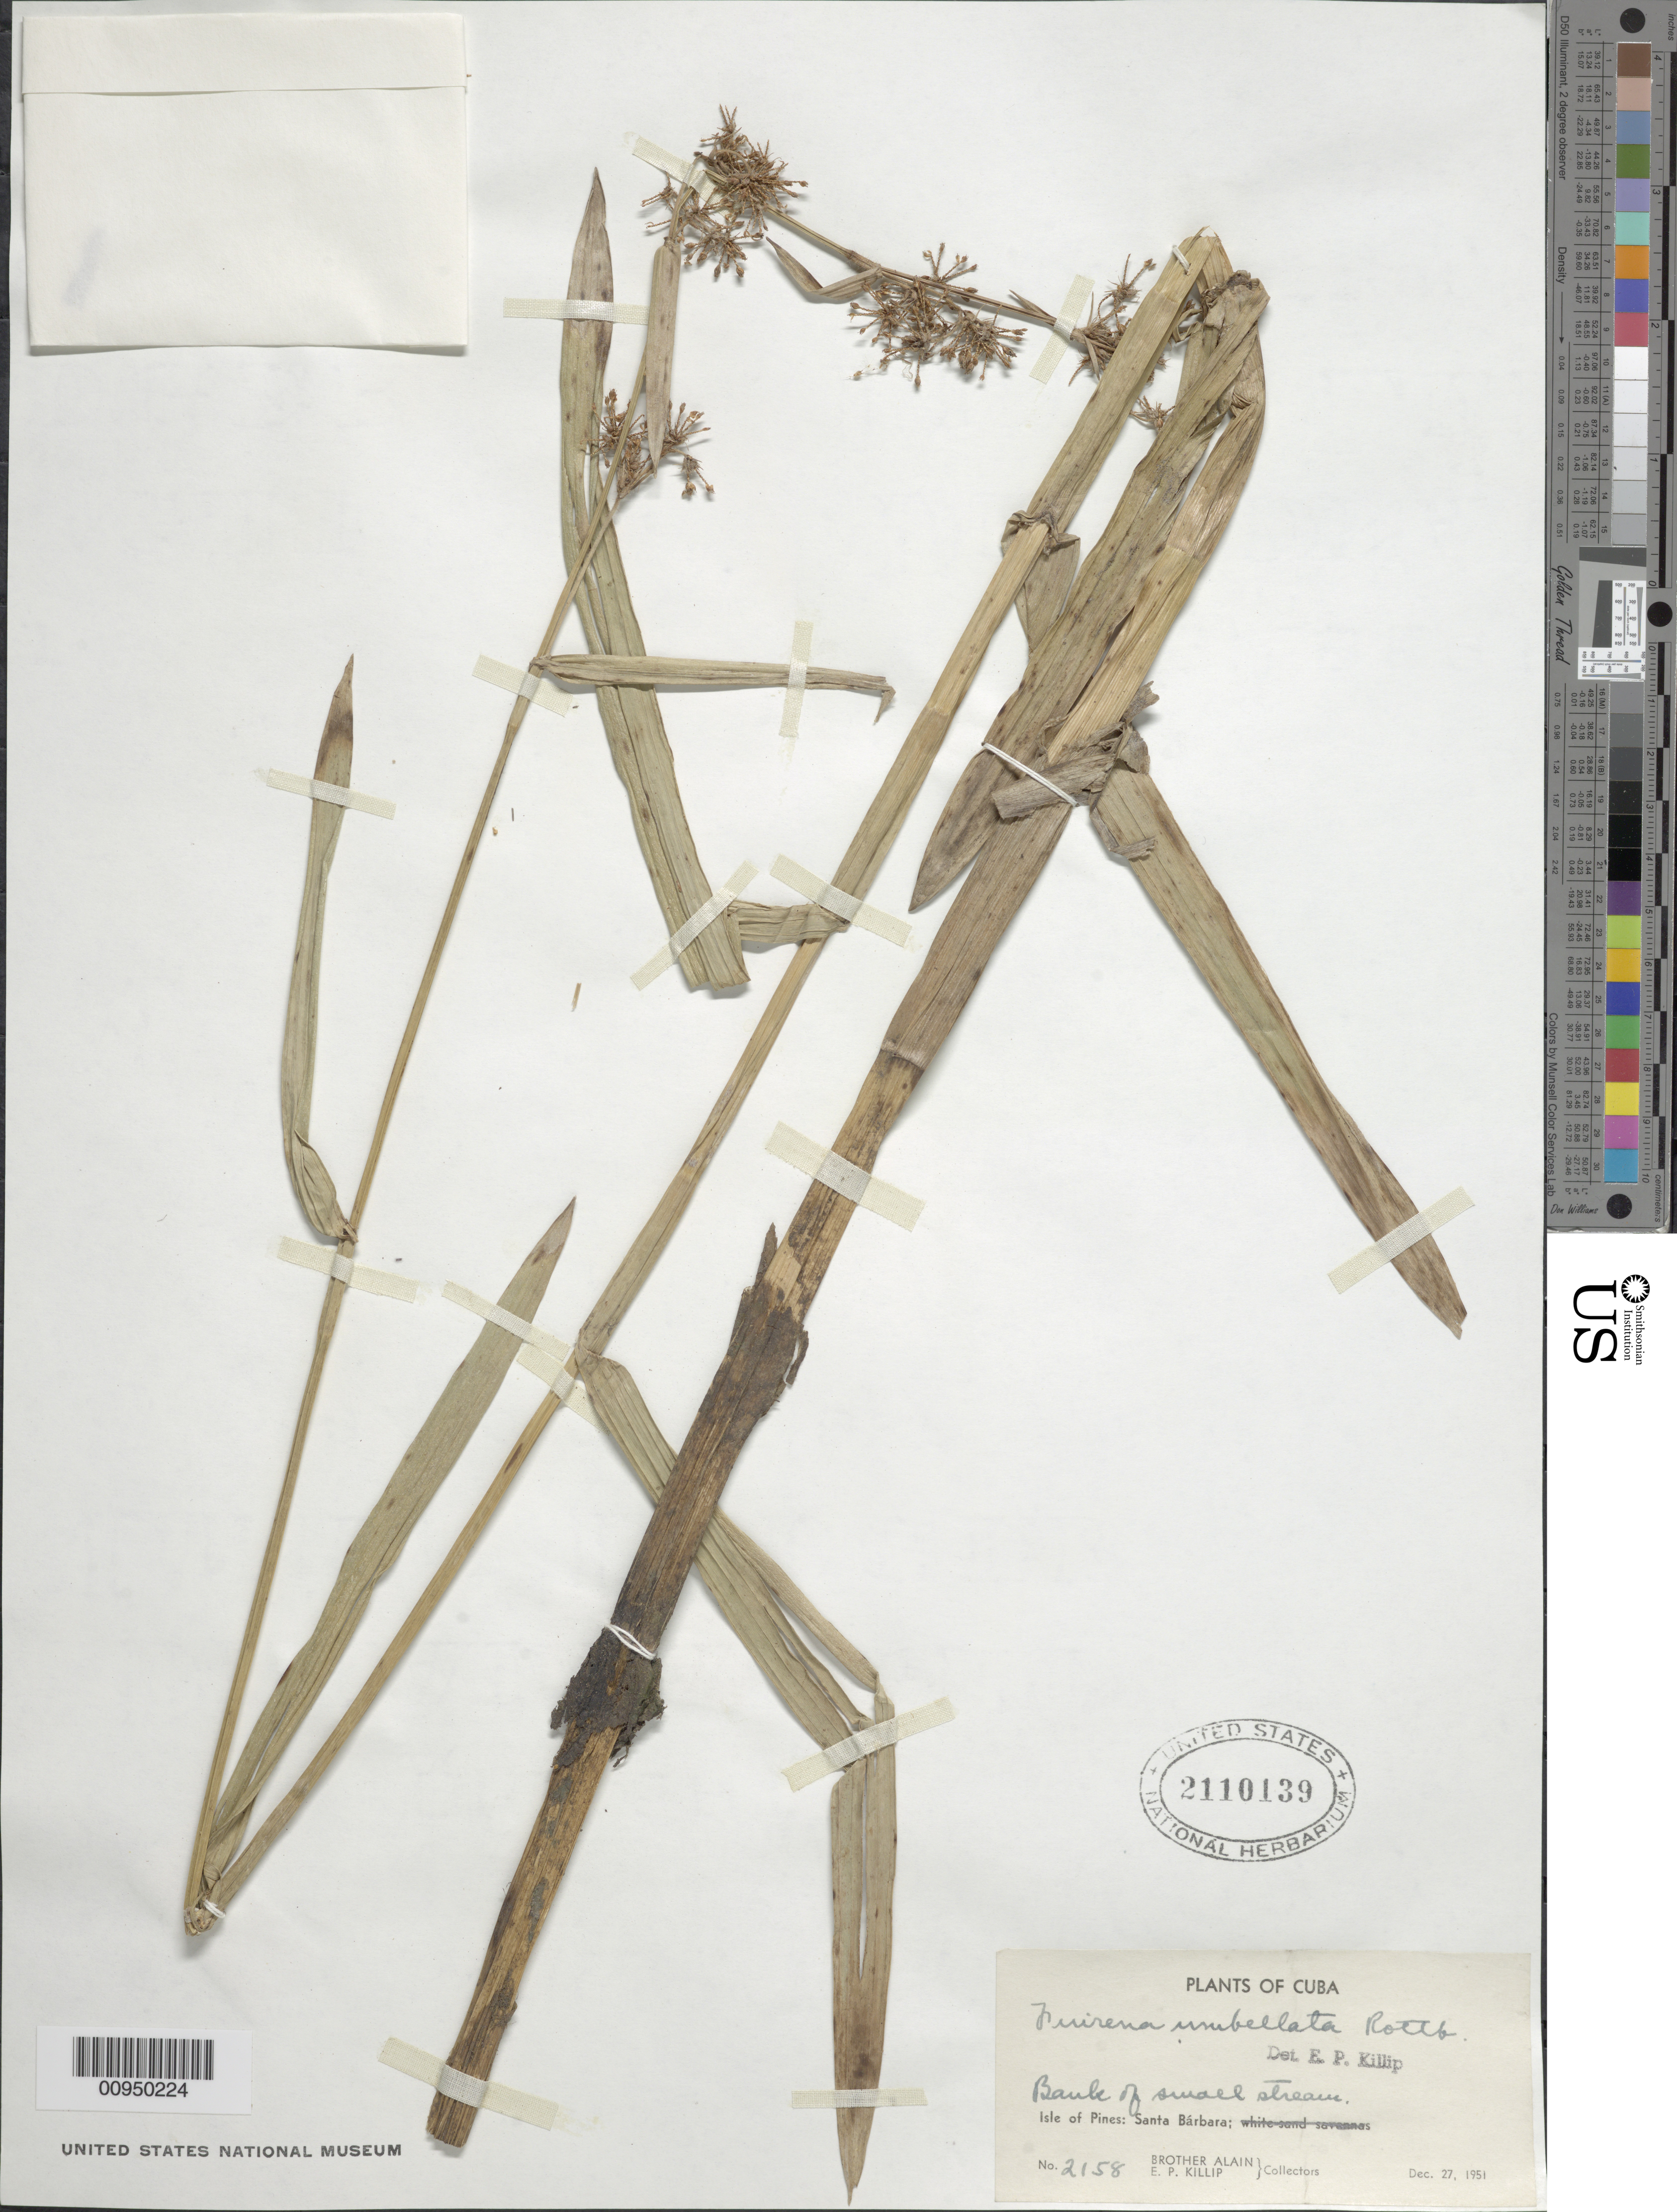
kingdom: Plantae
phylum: Tracheophyta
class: Liliopsida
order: Poales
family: Cyperaceae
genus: Fuirena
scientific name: Fuirena umbellata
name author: Rottb.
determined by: Killip, Ellsworth P.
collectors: A. H. Liogier & E. P. Killip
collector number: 2158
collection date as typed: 27 Dec 1951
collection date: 1951-12-27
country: Cuba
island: Isla de la Juventud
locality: Stream bank of Santa Bárbara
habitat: Bank of small stream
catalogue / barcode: US 2110139